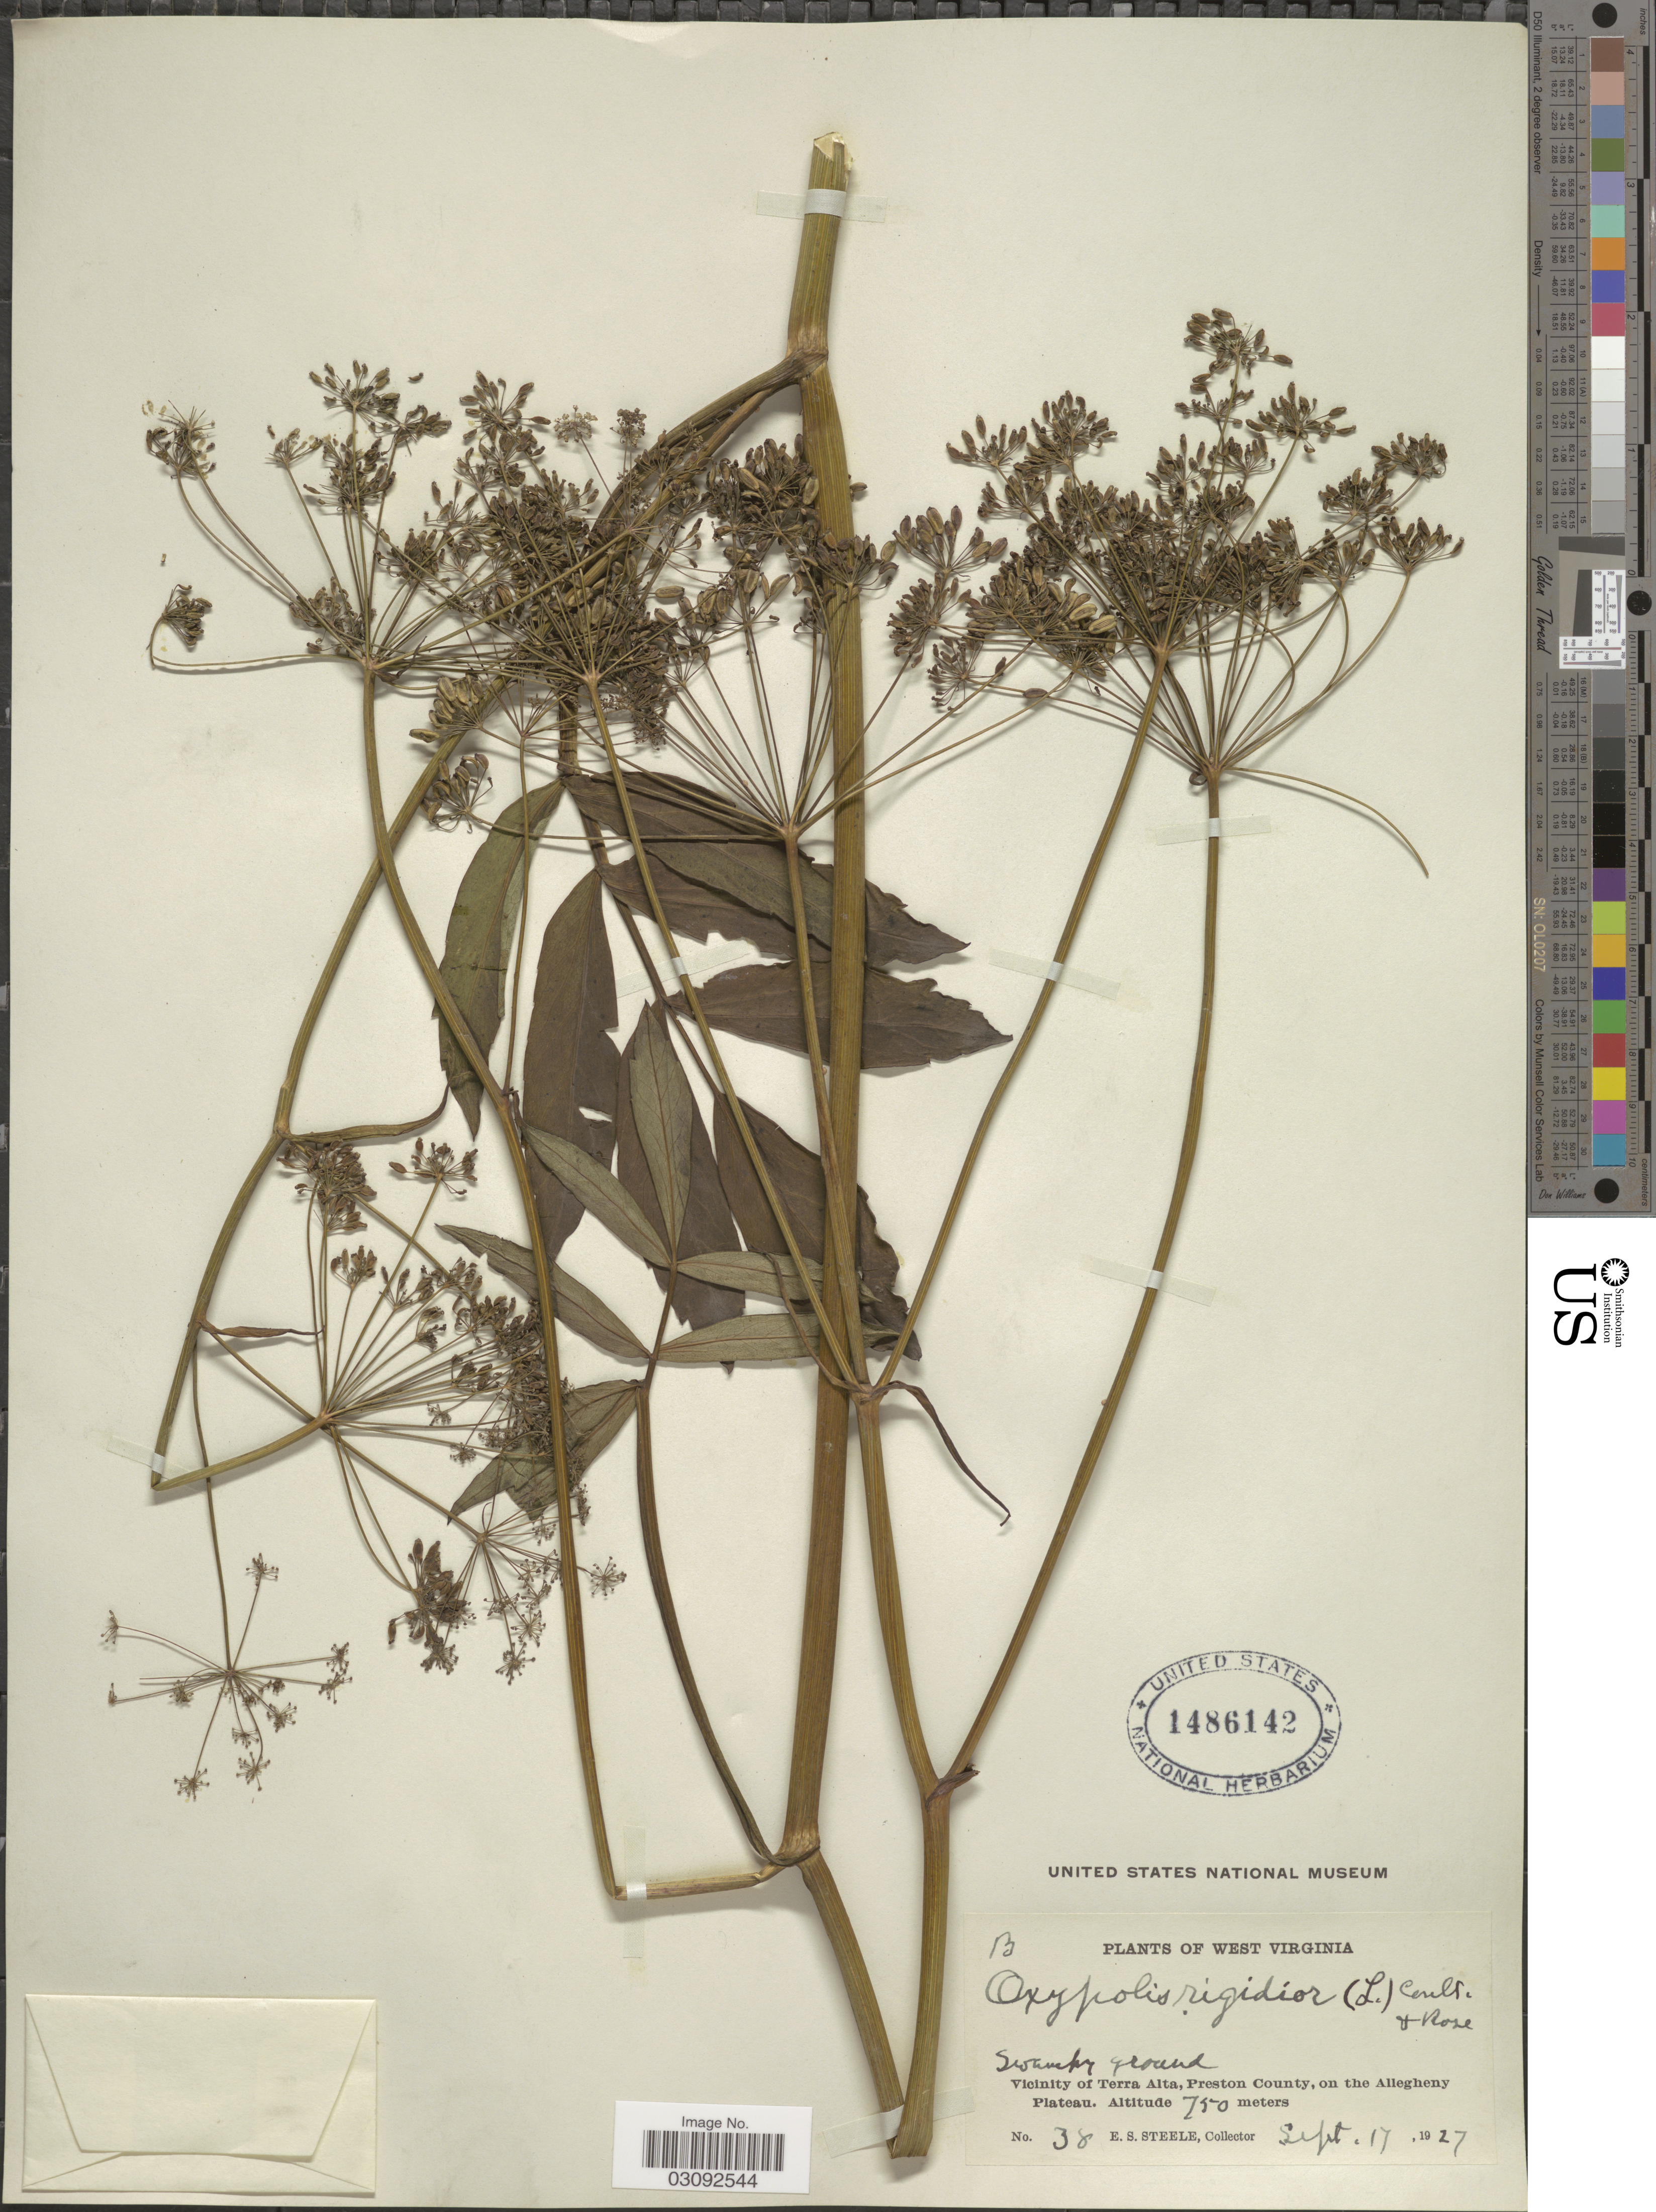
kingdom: Plantae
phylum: Tracheophyta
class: Magnoliopsida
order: Apiales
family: Apiaceae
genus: Oxypolis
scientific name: Oxypolis rigidior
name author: (L.) Raf.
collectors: E. Steele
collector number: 38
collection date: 1927-09-17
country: United States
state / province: West Virginia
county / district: Preston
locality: Vicinity of Terra Alta, Preston County, on the Allegheny Plateau.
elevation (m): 750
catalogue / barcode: US 1486142